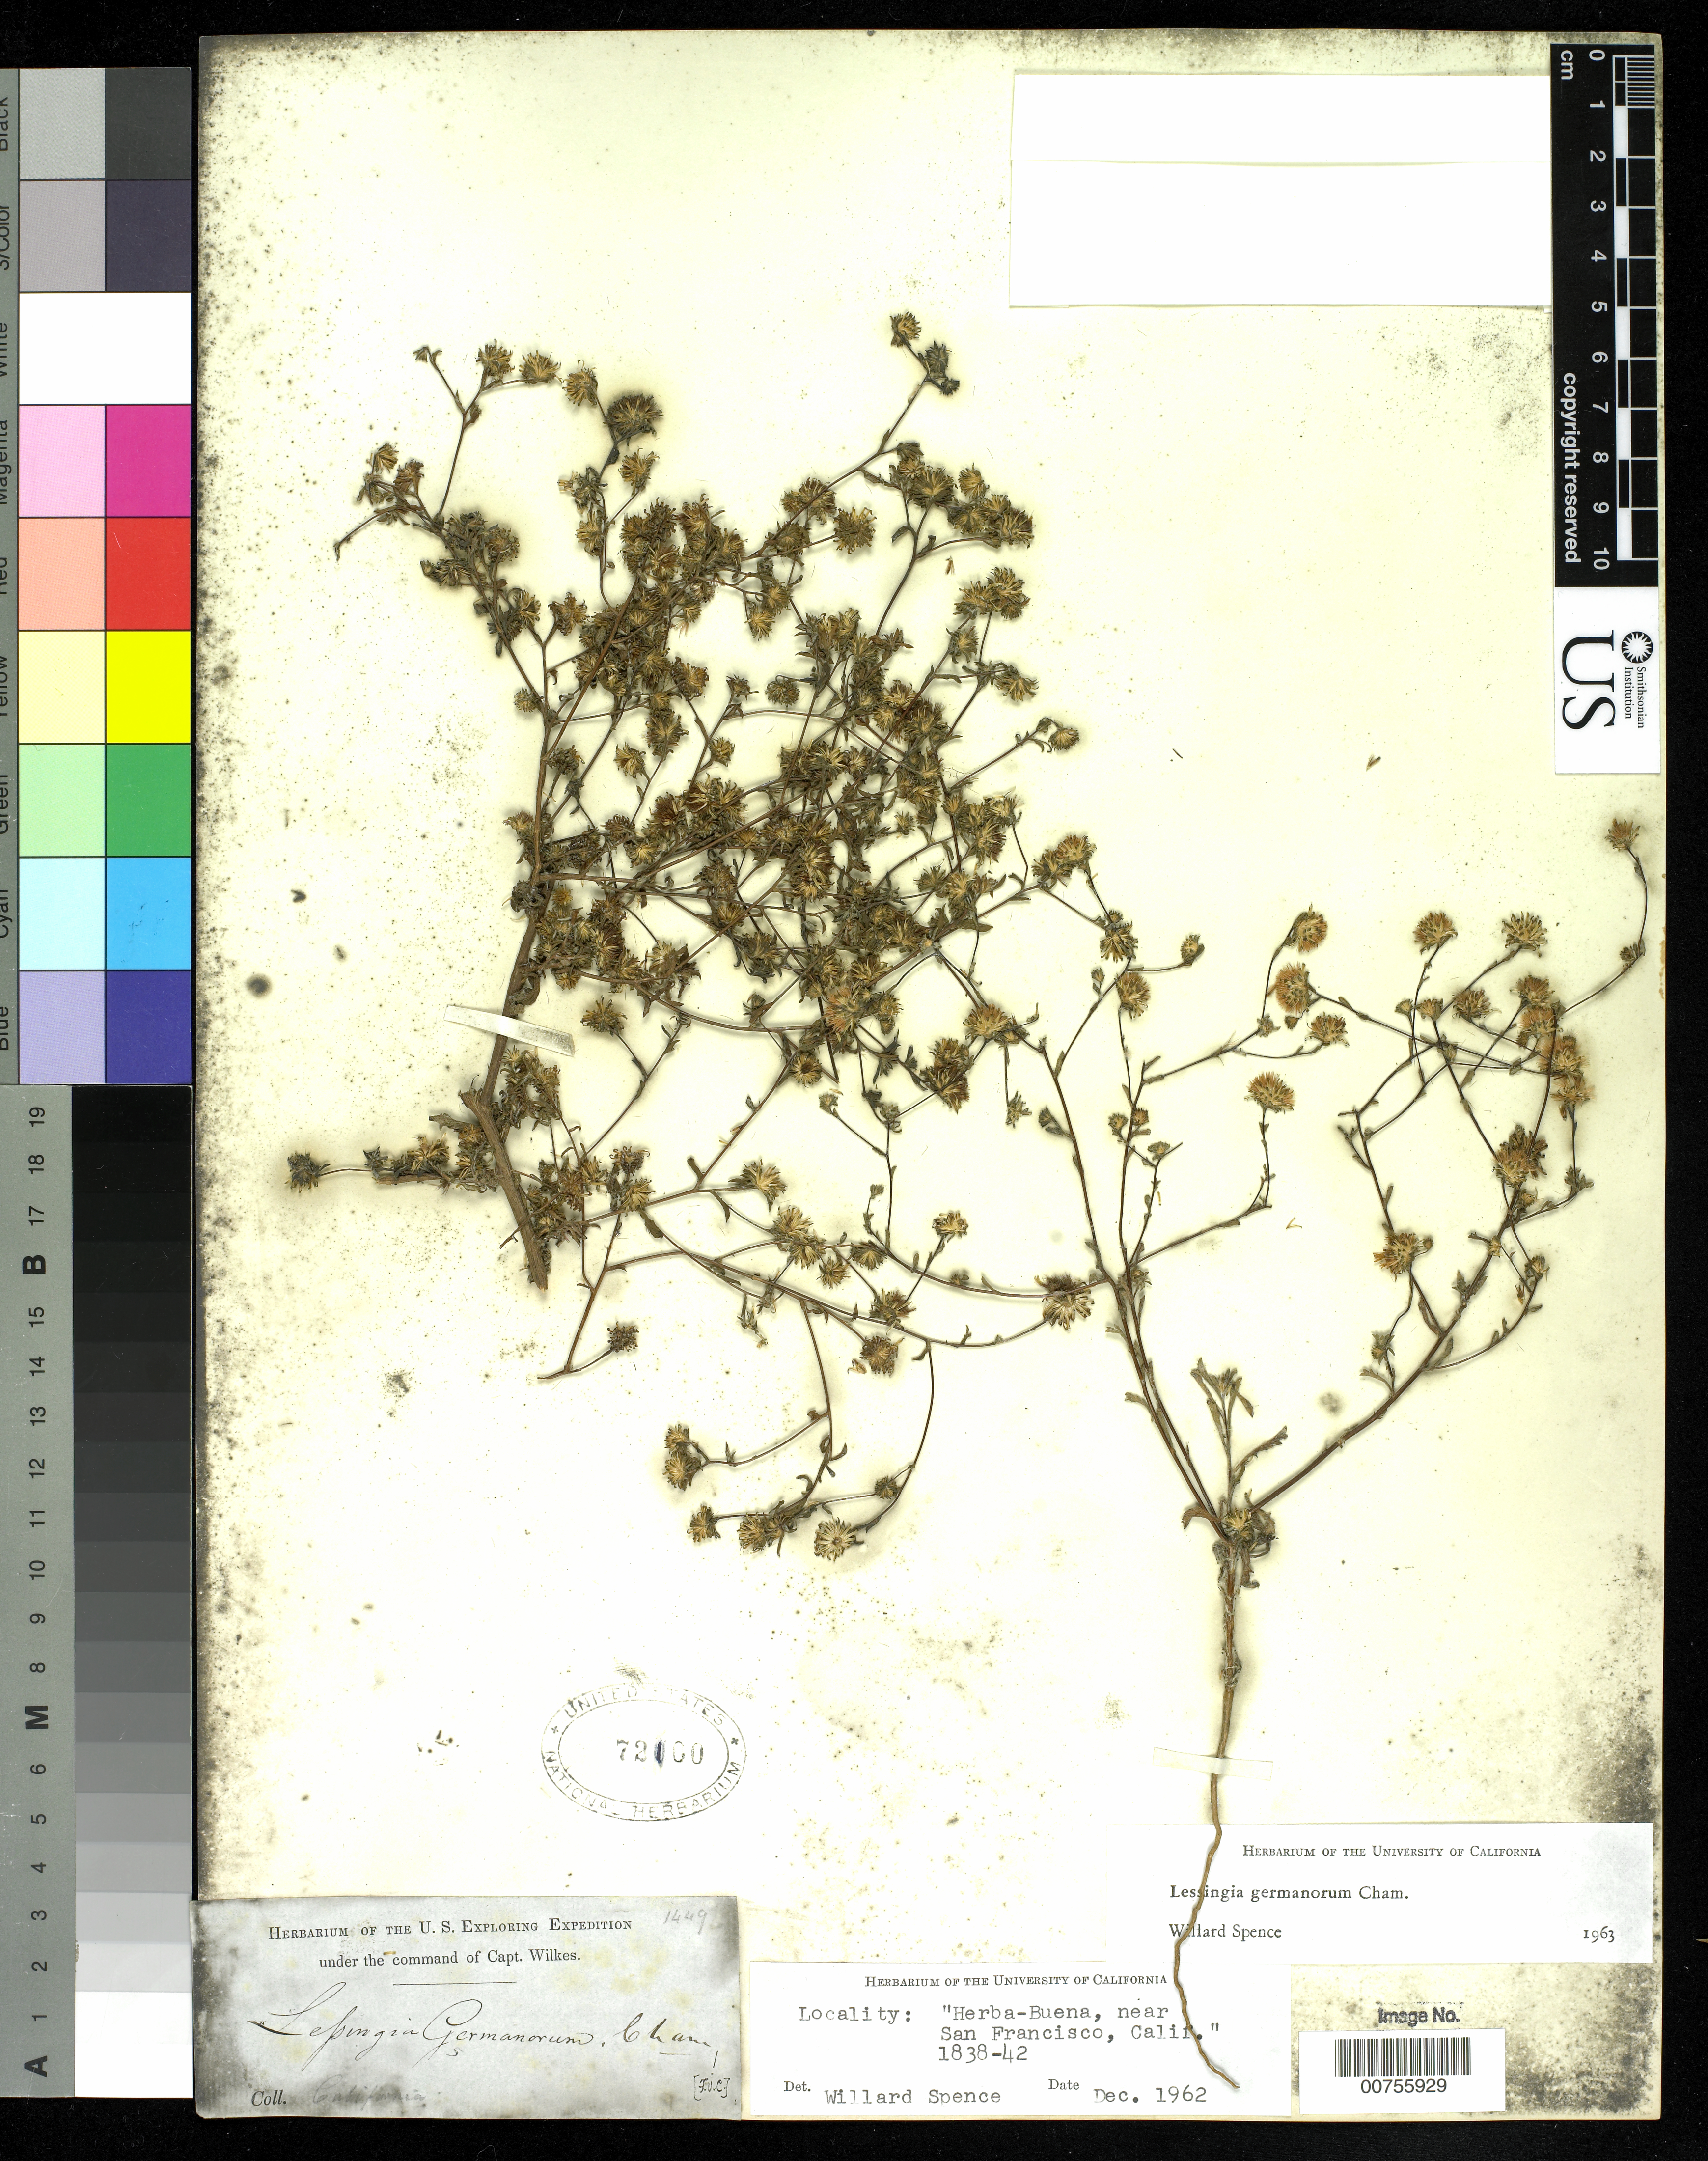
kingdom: Plantae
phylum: Tracheophyta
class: Magnoliopsida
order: Asterales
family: Asteraceae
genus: Lessingia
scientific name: Lessingia germanorum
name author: Cham.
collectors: Wilkes Explor. Exped.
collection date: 1838/1842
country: United States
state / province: California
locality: California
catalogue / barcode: US 72100